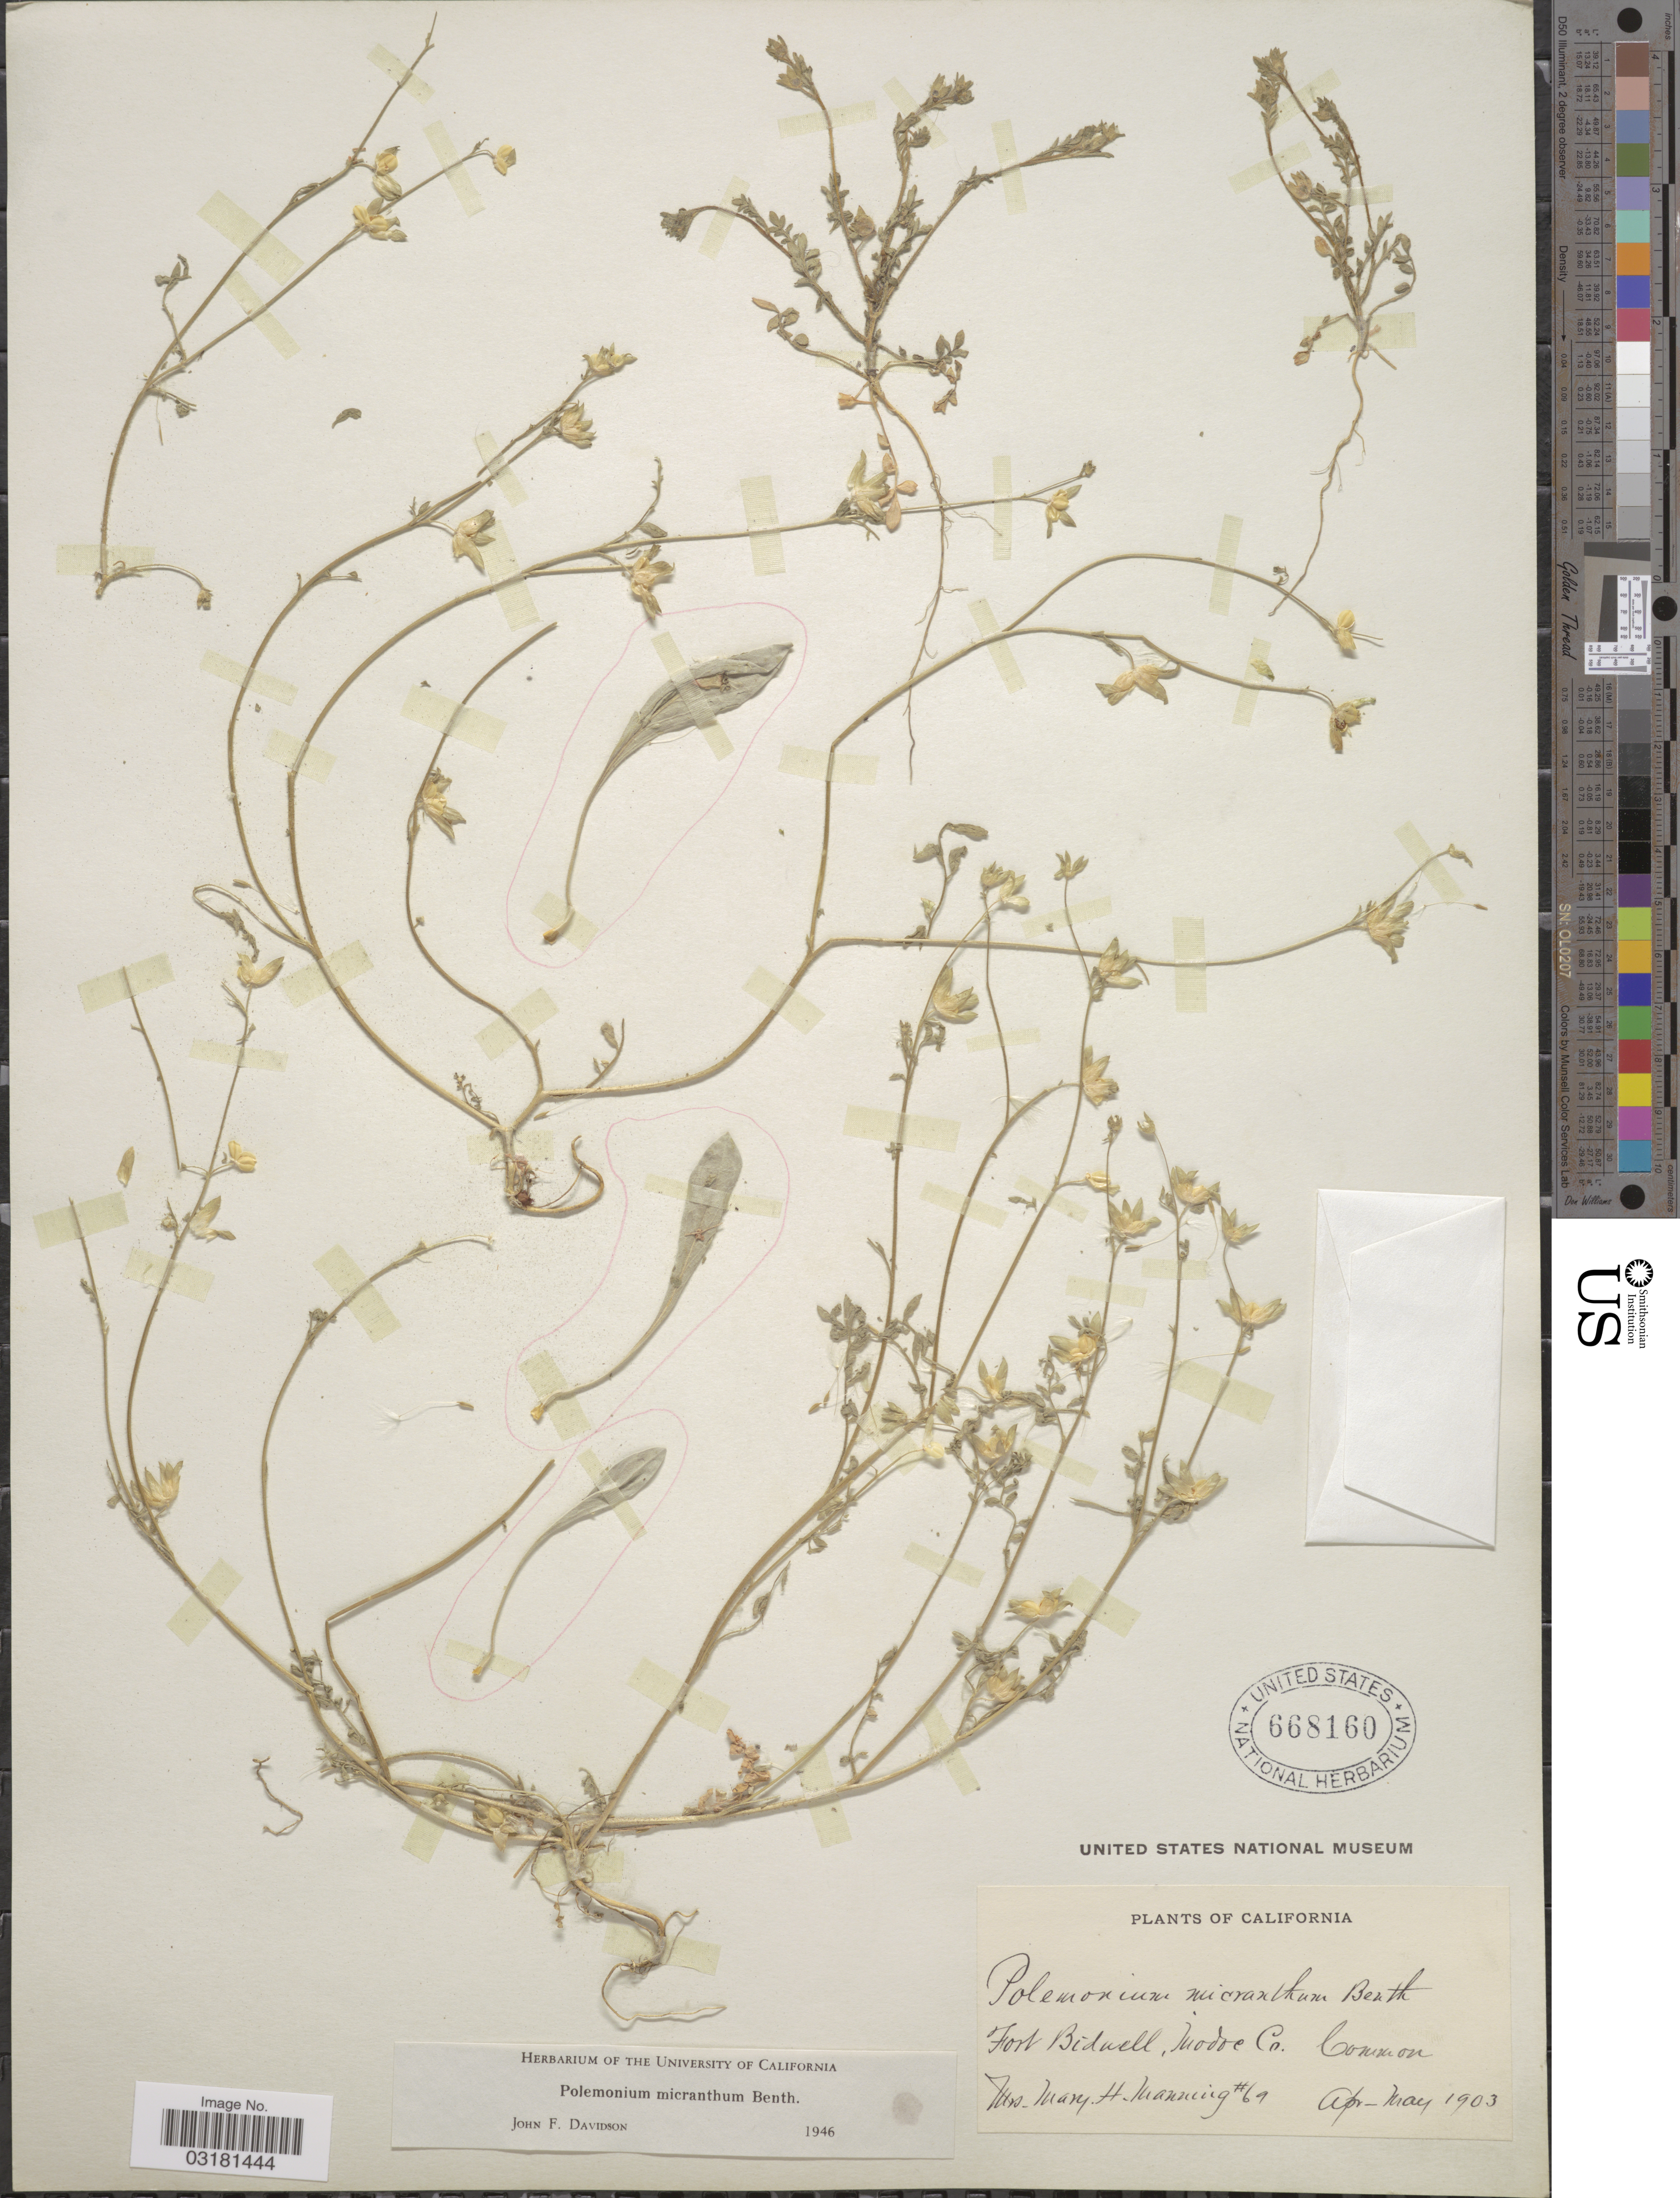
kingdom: Plantae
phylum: Tracheophyta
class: Magnoliopsida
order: Ericales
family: Polemoniaceae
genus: Polemonium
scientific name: Polemonium micranthum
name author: Benth.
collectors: M. Manning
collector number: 69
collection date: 1903-04/1903-05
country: United States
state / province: California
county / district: Modoc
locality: Fort Bidwell, Modoc Co.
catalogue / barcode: US 668160